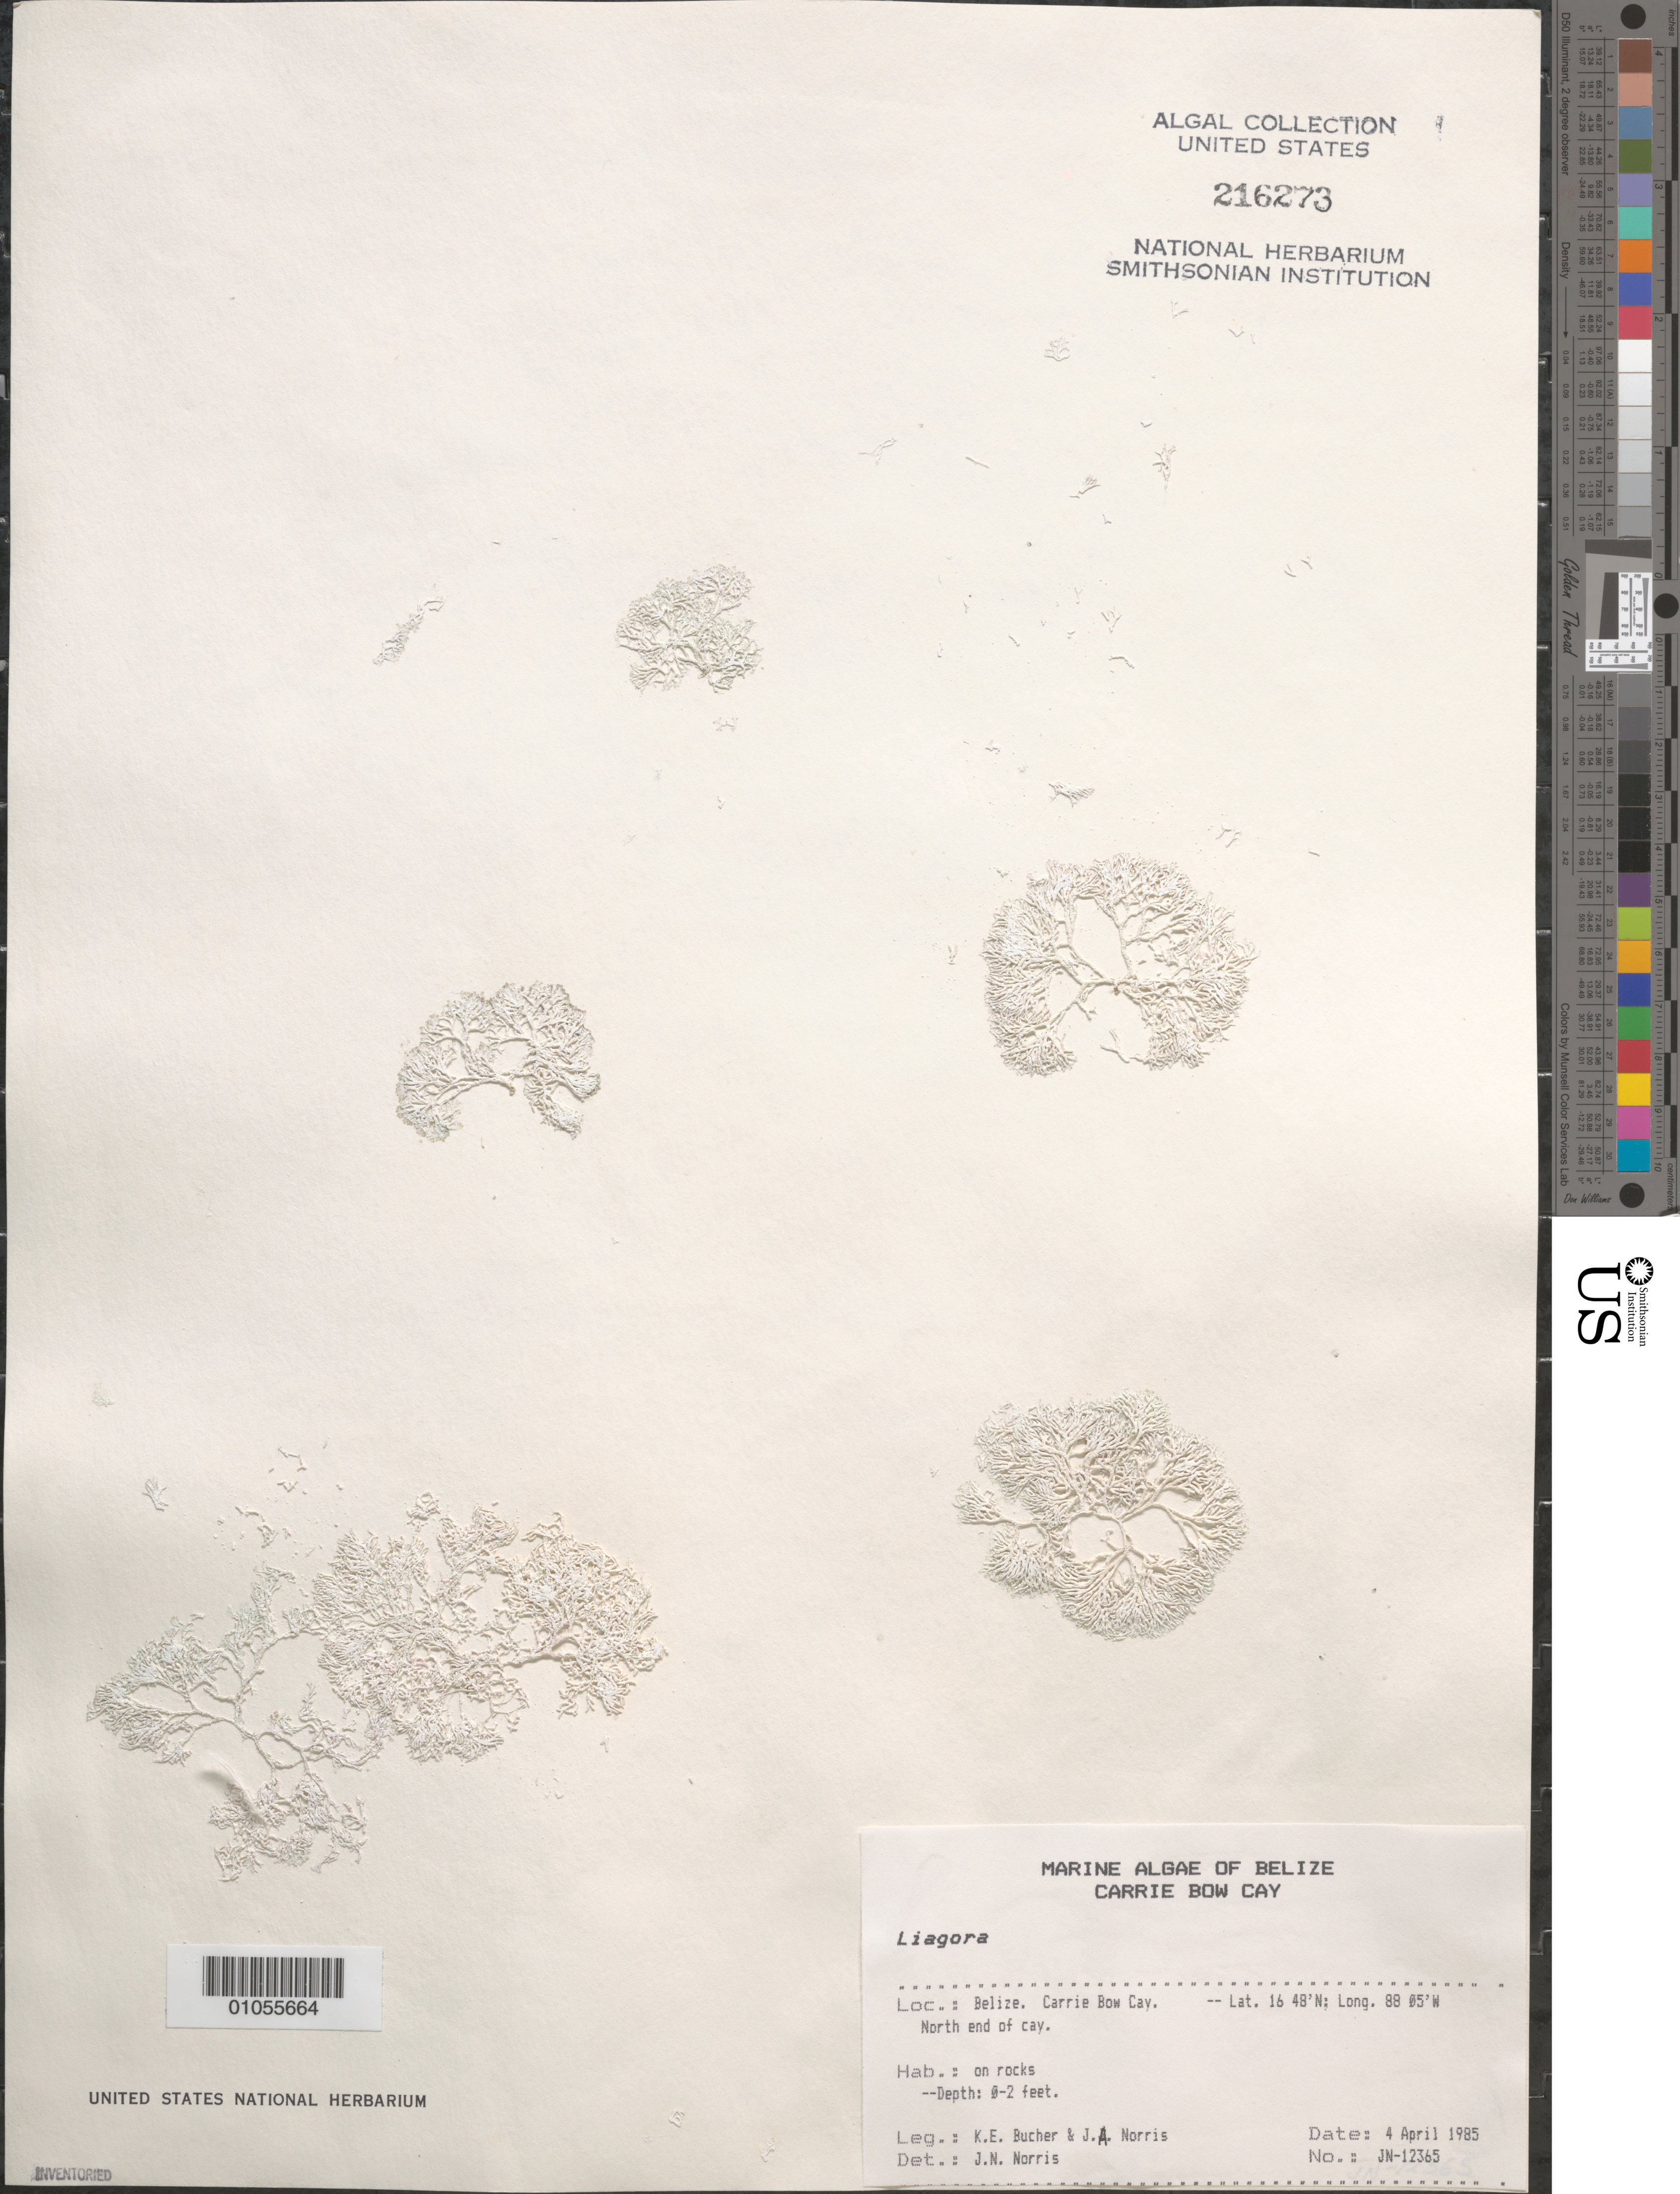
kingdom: Plantae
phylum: Rhodophyta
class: Florideophyceae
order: Nemaliales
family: Liagoraceae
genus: Liagora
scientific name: Liagora sp.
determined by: Norris, James N.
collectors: K. E. Bucher & J. A. Norris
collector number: JN-12365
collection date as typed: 04 Apr 1985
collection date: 1985-04-04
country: Belize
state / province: Stann Creek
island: Carrie Bow Cay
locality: North end of cay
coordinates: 16 48'N, 88 05'W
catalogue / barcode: US 216273